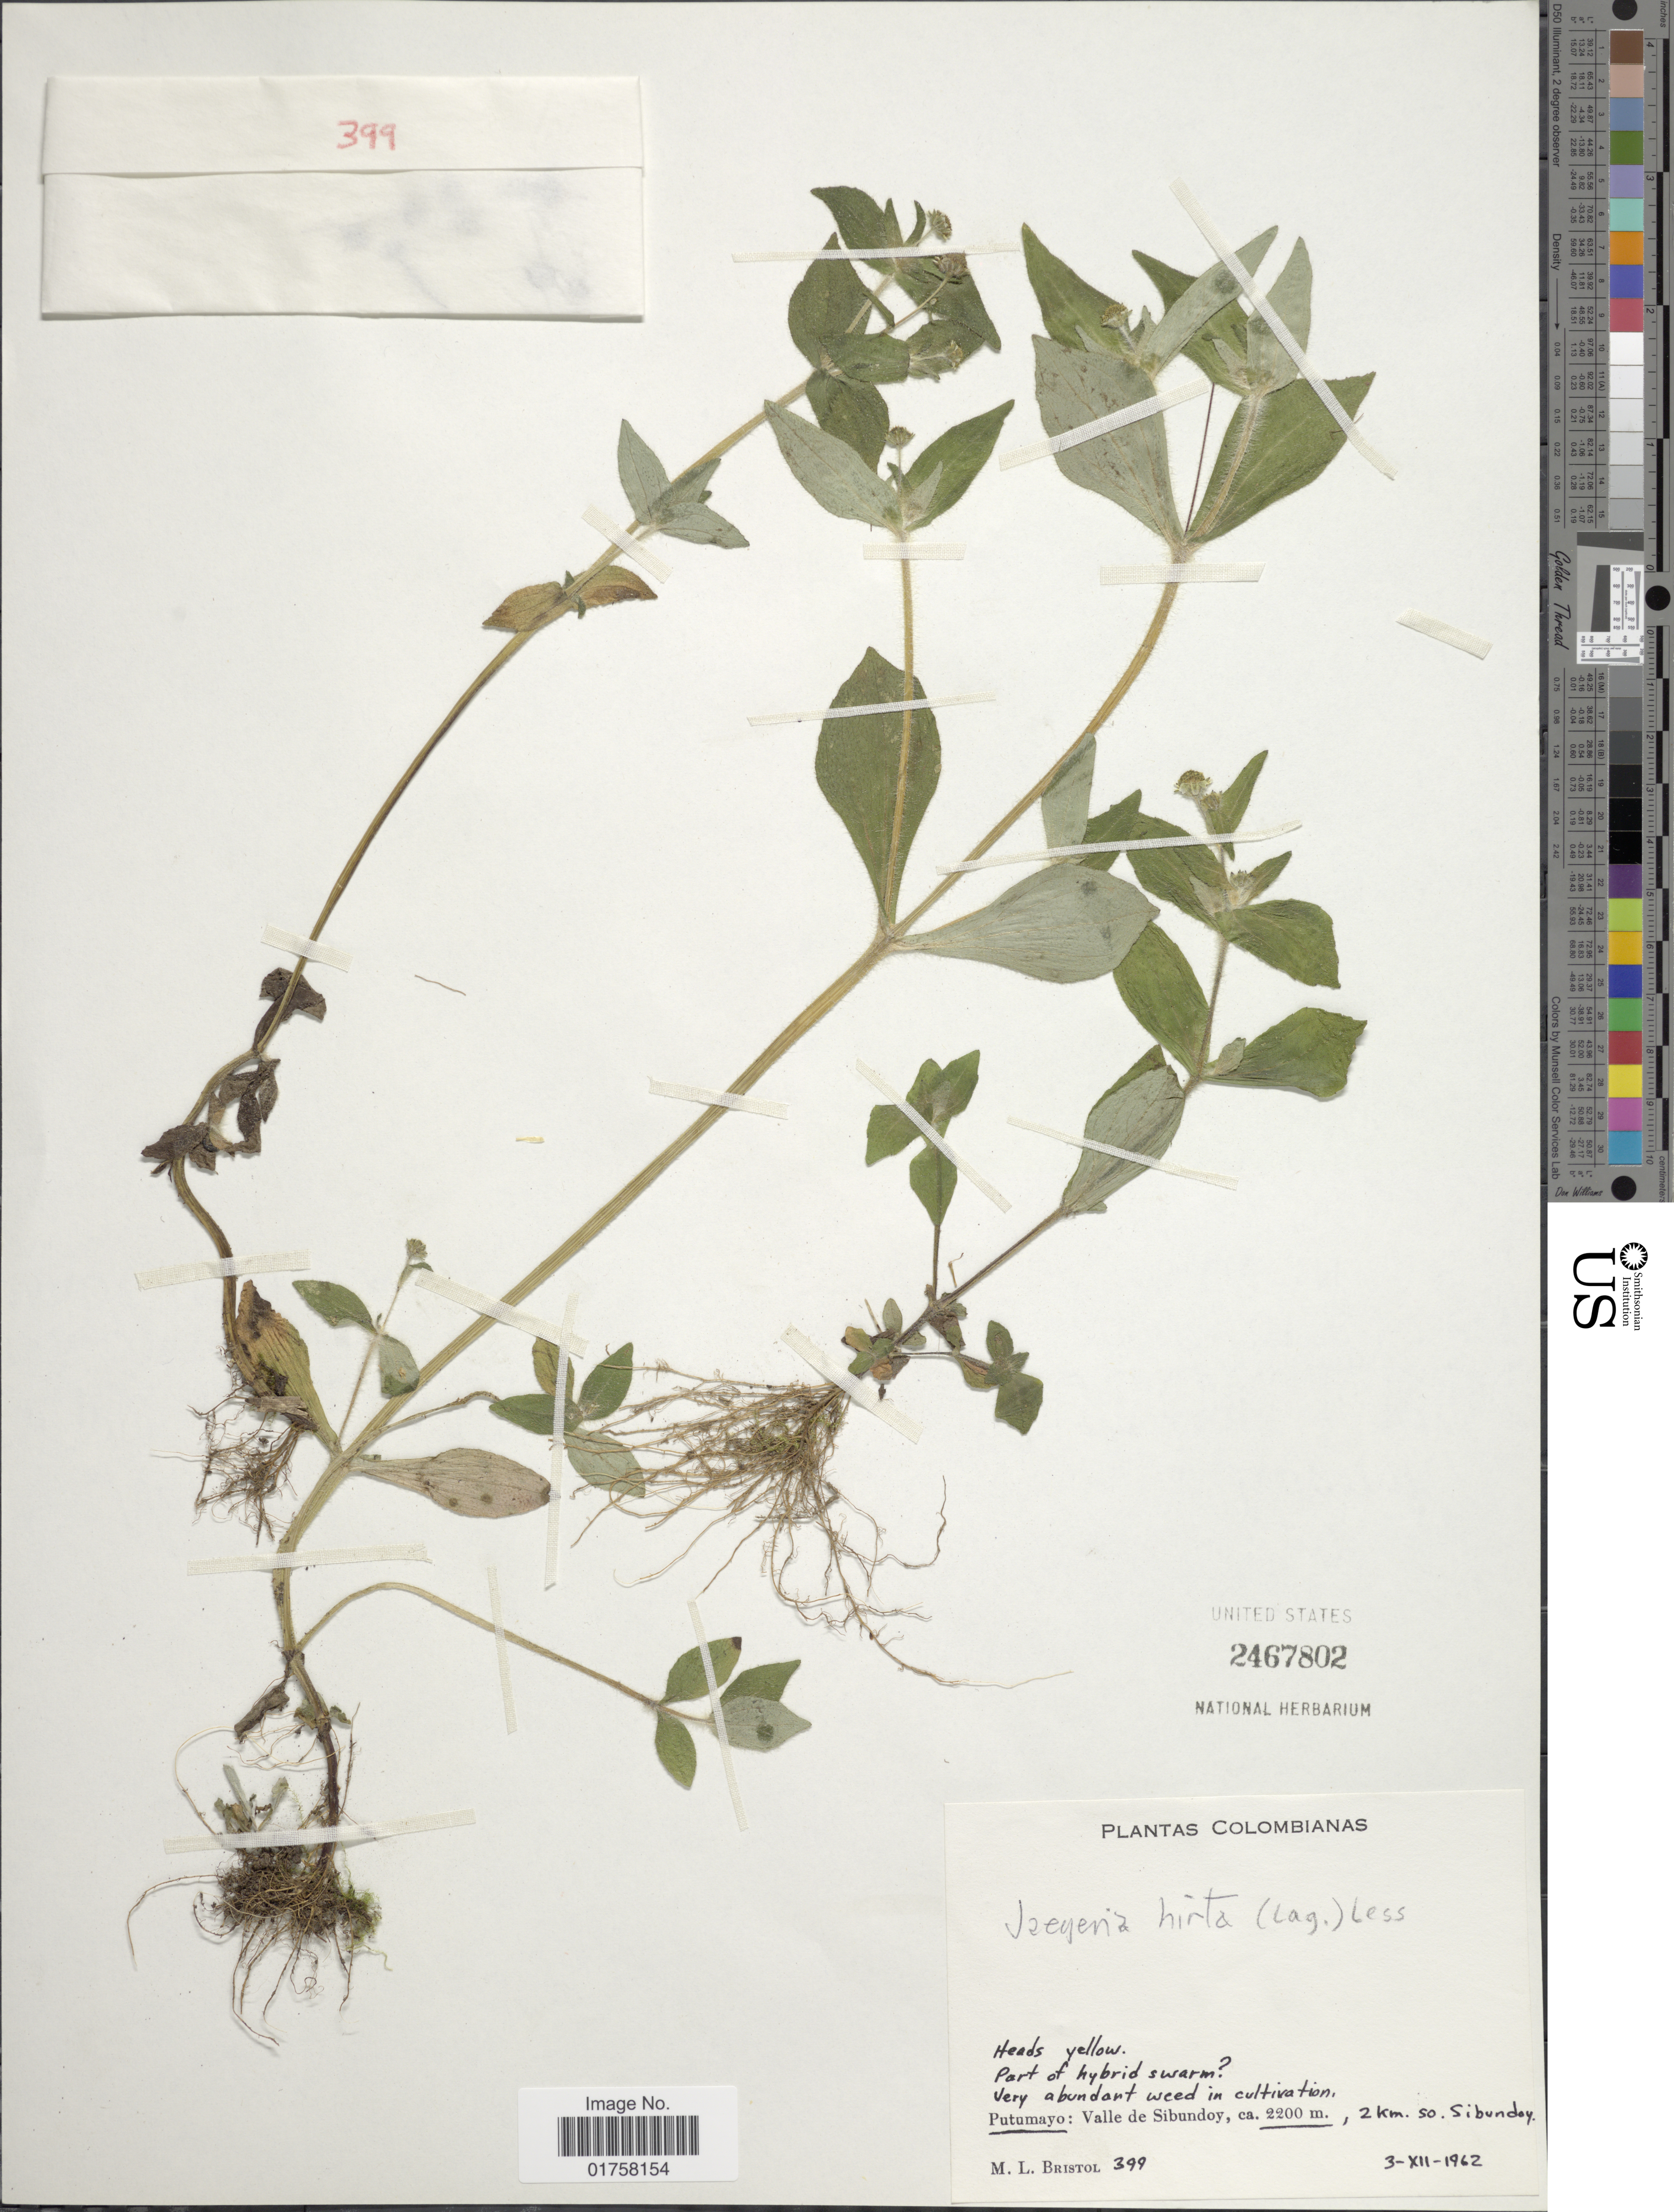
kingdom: Plantae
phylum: Tracheophyta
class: Magnoliopsida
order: Asterales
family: Asteraceae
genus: Jaegeria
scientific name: Jaegeria hirta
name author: (Lag.) Less.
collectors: M. L. Bristol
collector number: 399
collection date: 1962-12-03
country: Colombia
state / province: Putumayo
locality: Valle de Sibundoy, 2 km. so. Sibundoy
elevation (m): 2200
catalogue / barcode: US 2467802